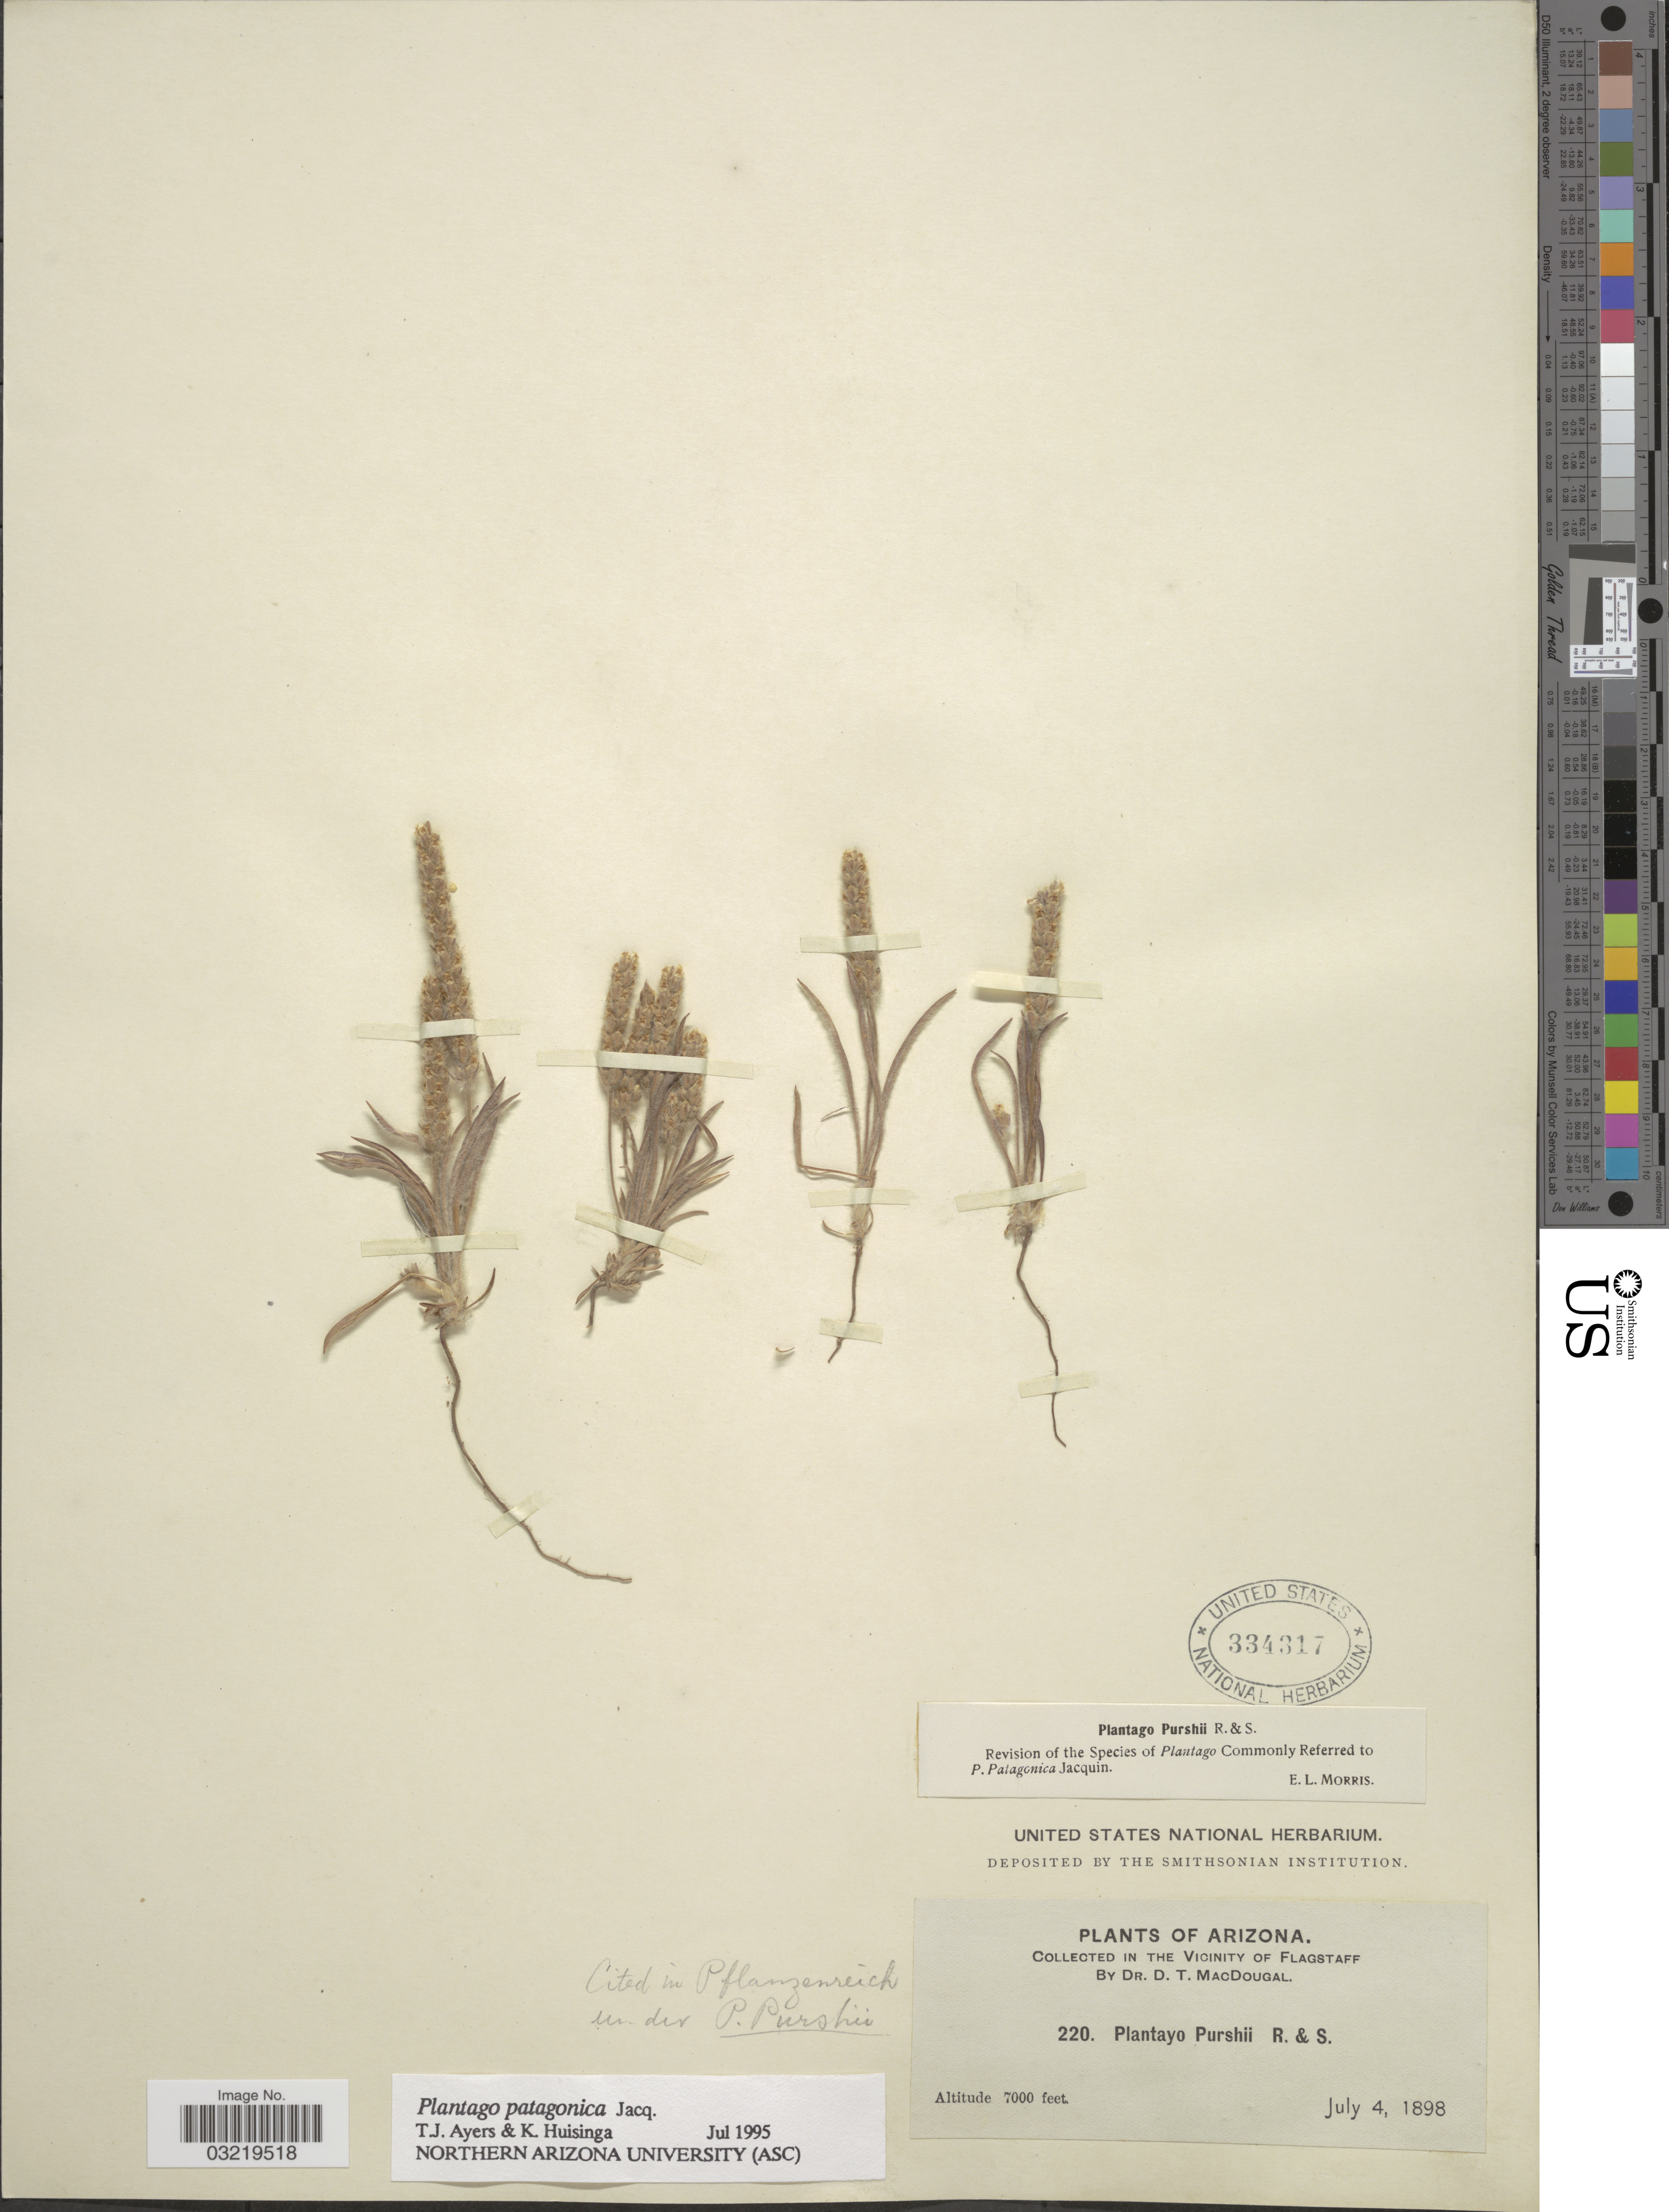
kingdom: Plantae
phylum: Tracheophyta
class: Magnoliopsida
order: Lamiales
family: Plantaginaceae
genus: Plantago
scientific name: Plantago patagonica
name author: Jacq.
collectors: D. T. MacDougal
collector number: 220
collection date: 1898-07-04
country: United States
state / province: Arizona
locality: In the Vicinity of Flagstaff.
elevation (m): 2134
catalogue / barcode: US 334317